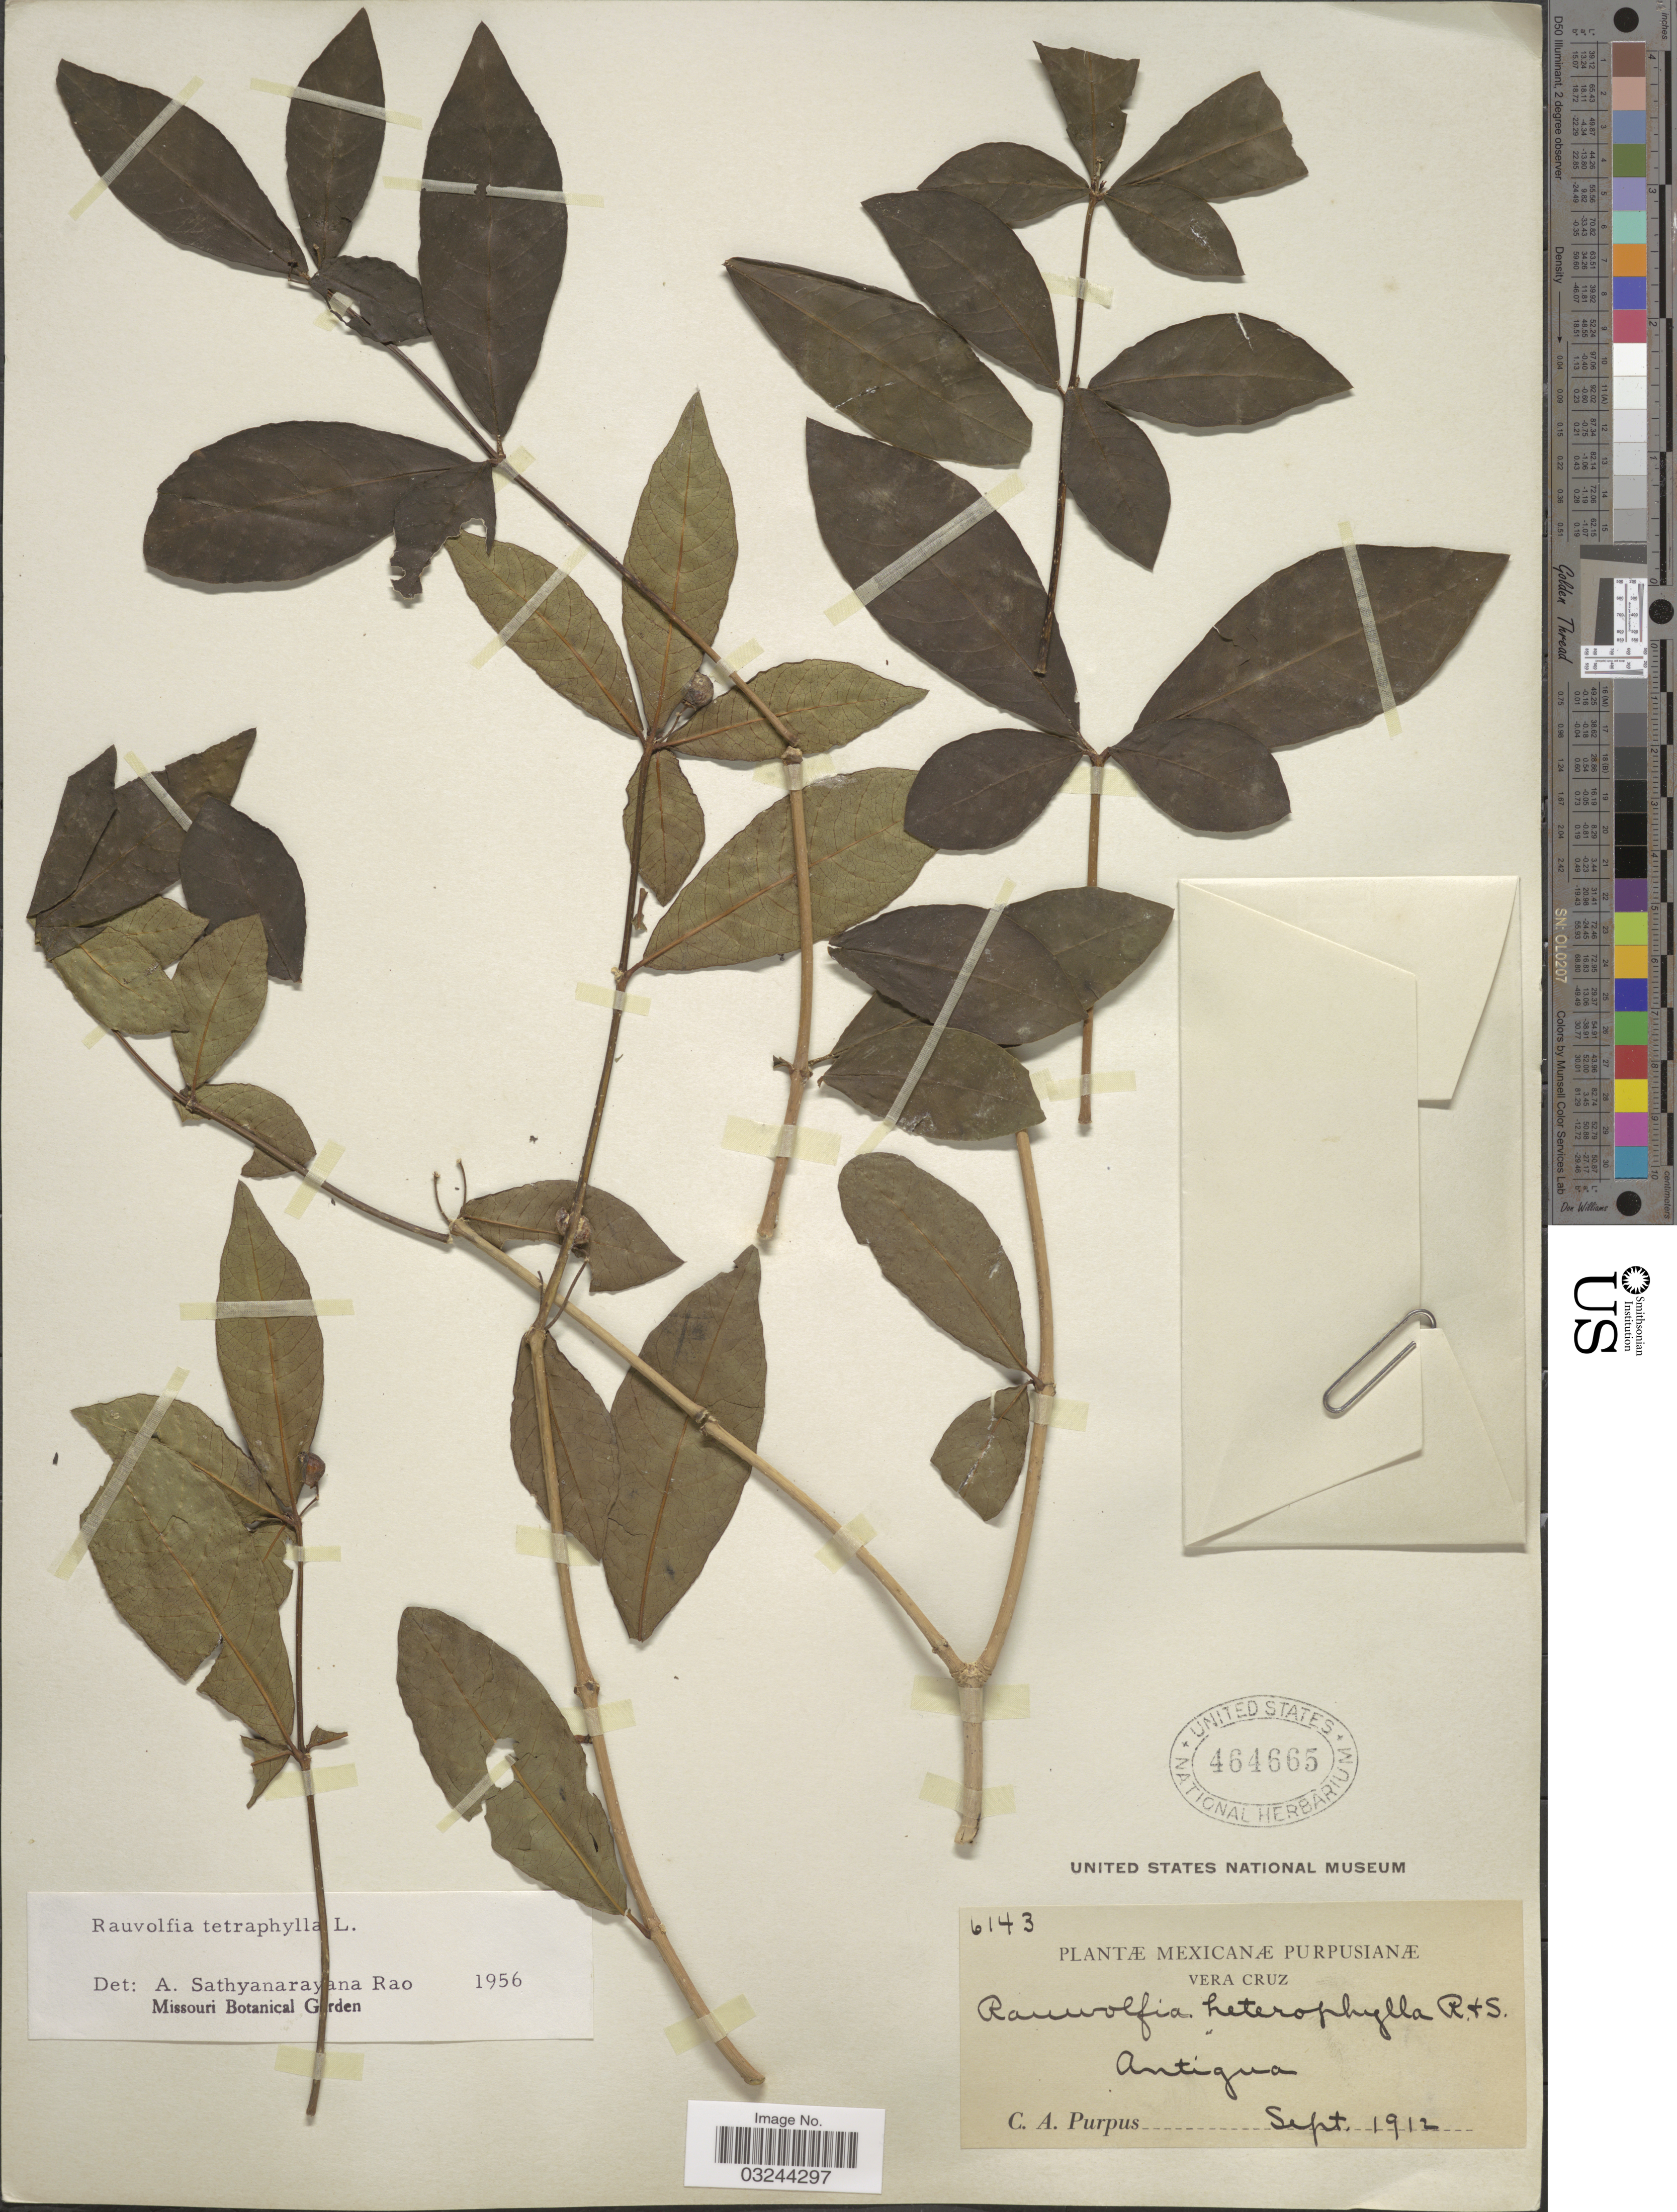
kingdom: Plantae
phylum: Tracheophyta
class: Magnoliopsida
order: Gentianales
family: Apocynaceae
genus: Rauvolfia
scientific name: Rauvolfia tetraphylla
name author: L.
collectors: C. A. Purpus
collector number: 6143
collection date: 1912-09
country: Mexico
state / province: Veracruz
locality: Vera Cruz, Antigua.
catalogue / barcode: US 464665